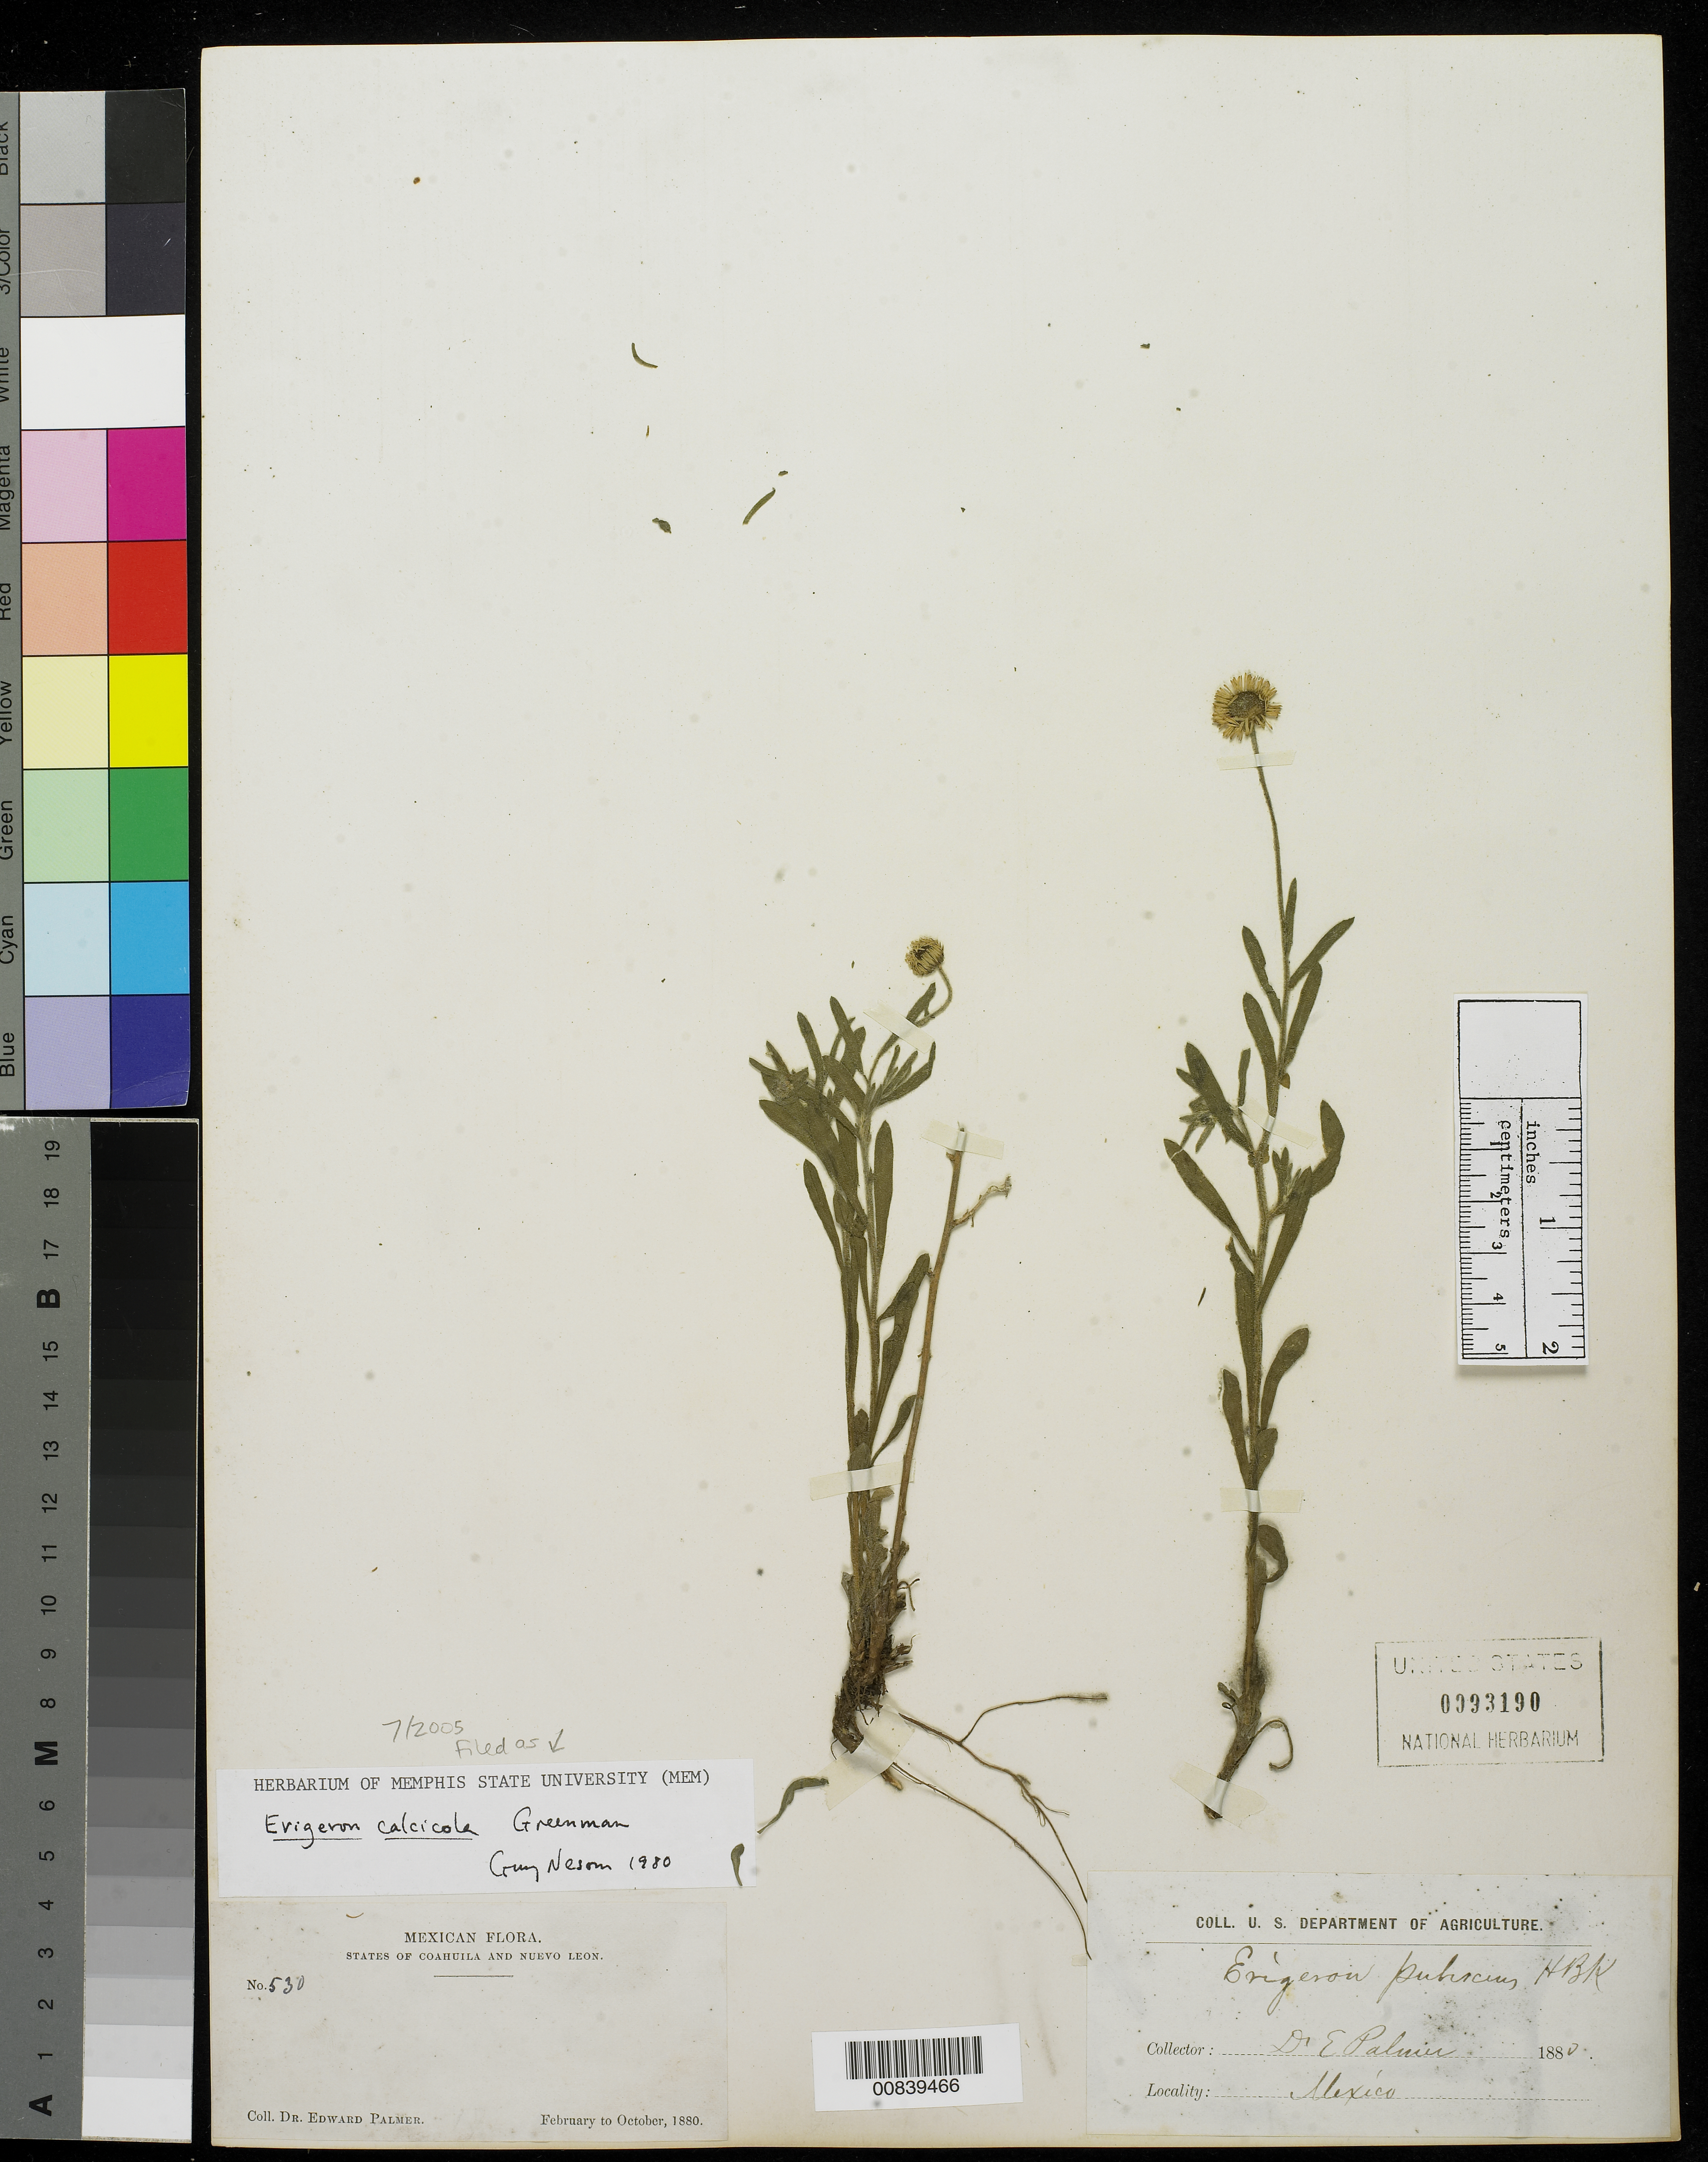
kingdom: Plantae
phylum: Tracheophyta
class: Magnoliopsida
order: Asterales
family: Asteraceae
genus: Erigeron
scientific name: Erigeron calcicola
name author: Greenm.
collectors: E. Palmer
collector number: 530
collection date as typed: Feb 1880 to -- Oct 1880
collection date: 1880-02/1880-10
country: Mexico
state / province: Coahuila / Nuevo León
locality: States of Coahuila and Nuevo León.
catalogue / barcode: US 93190